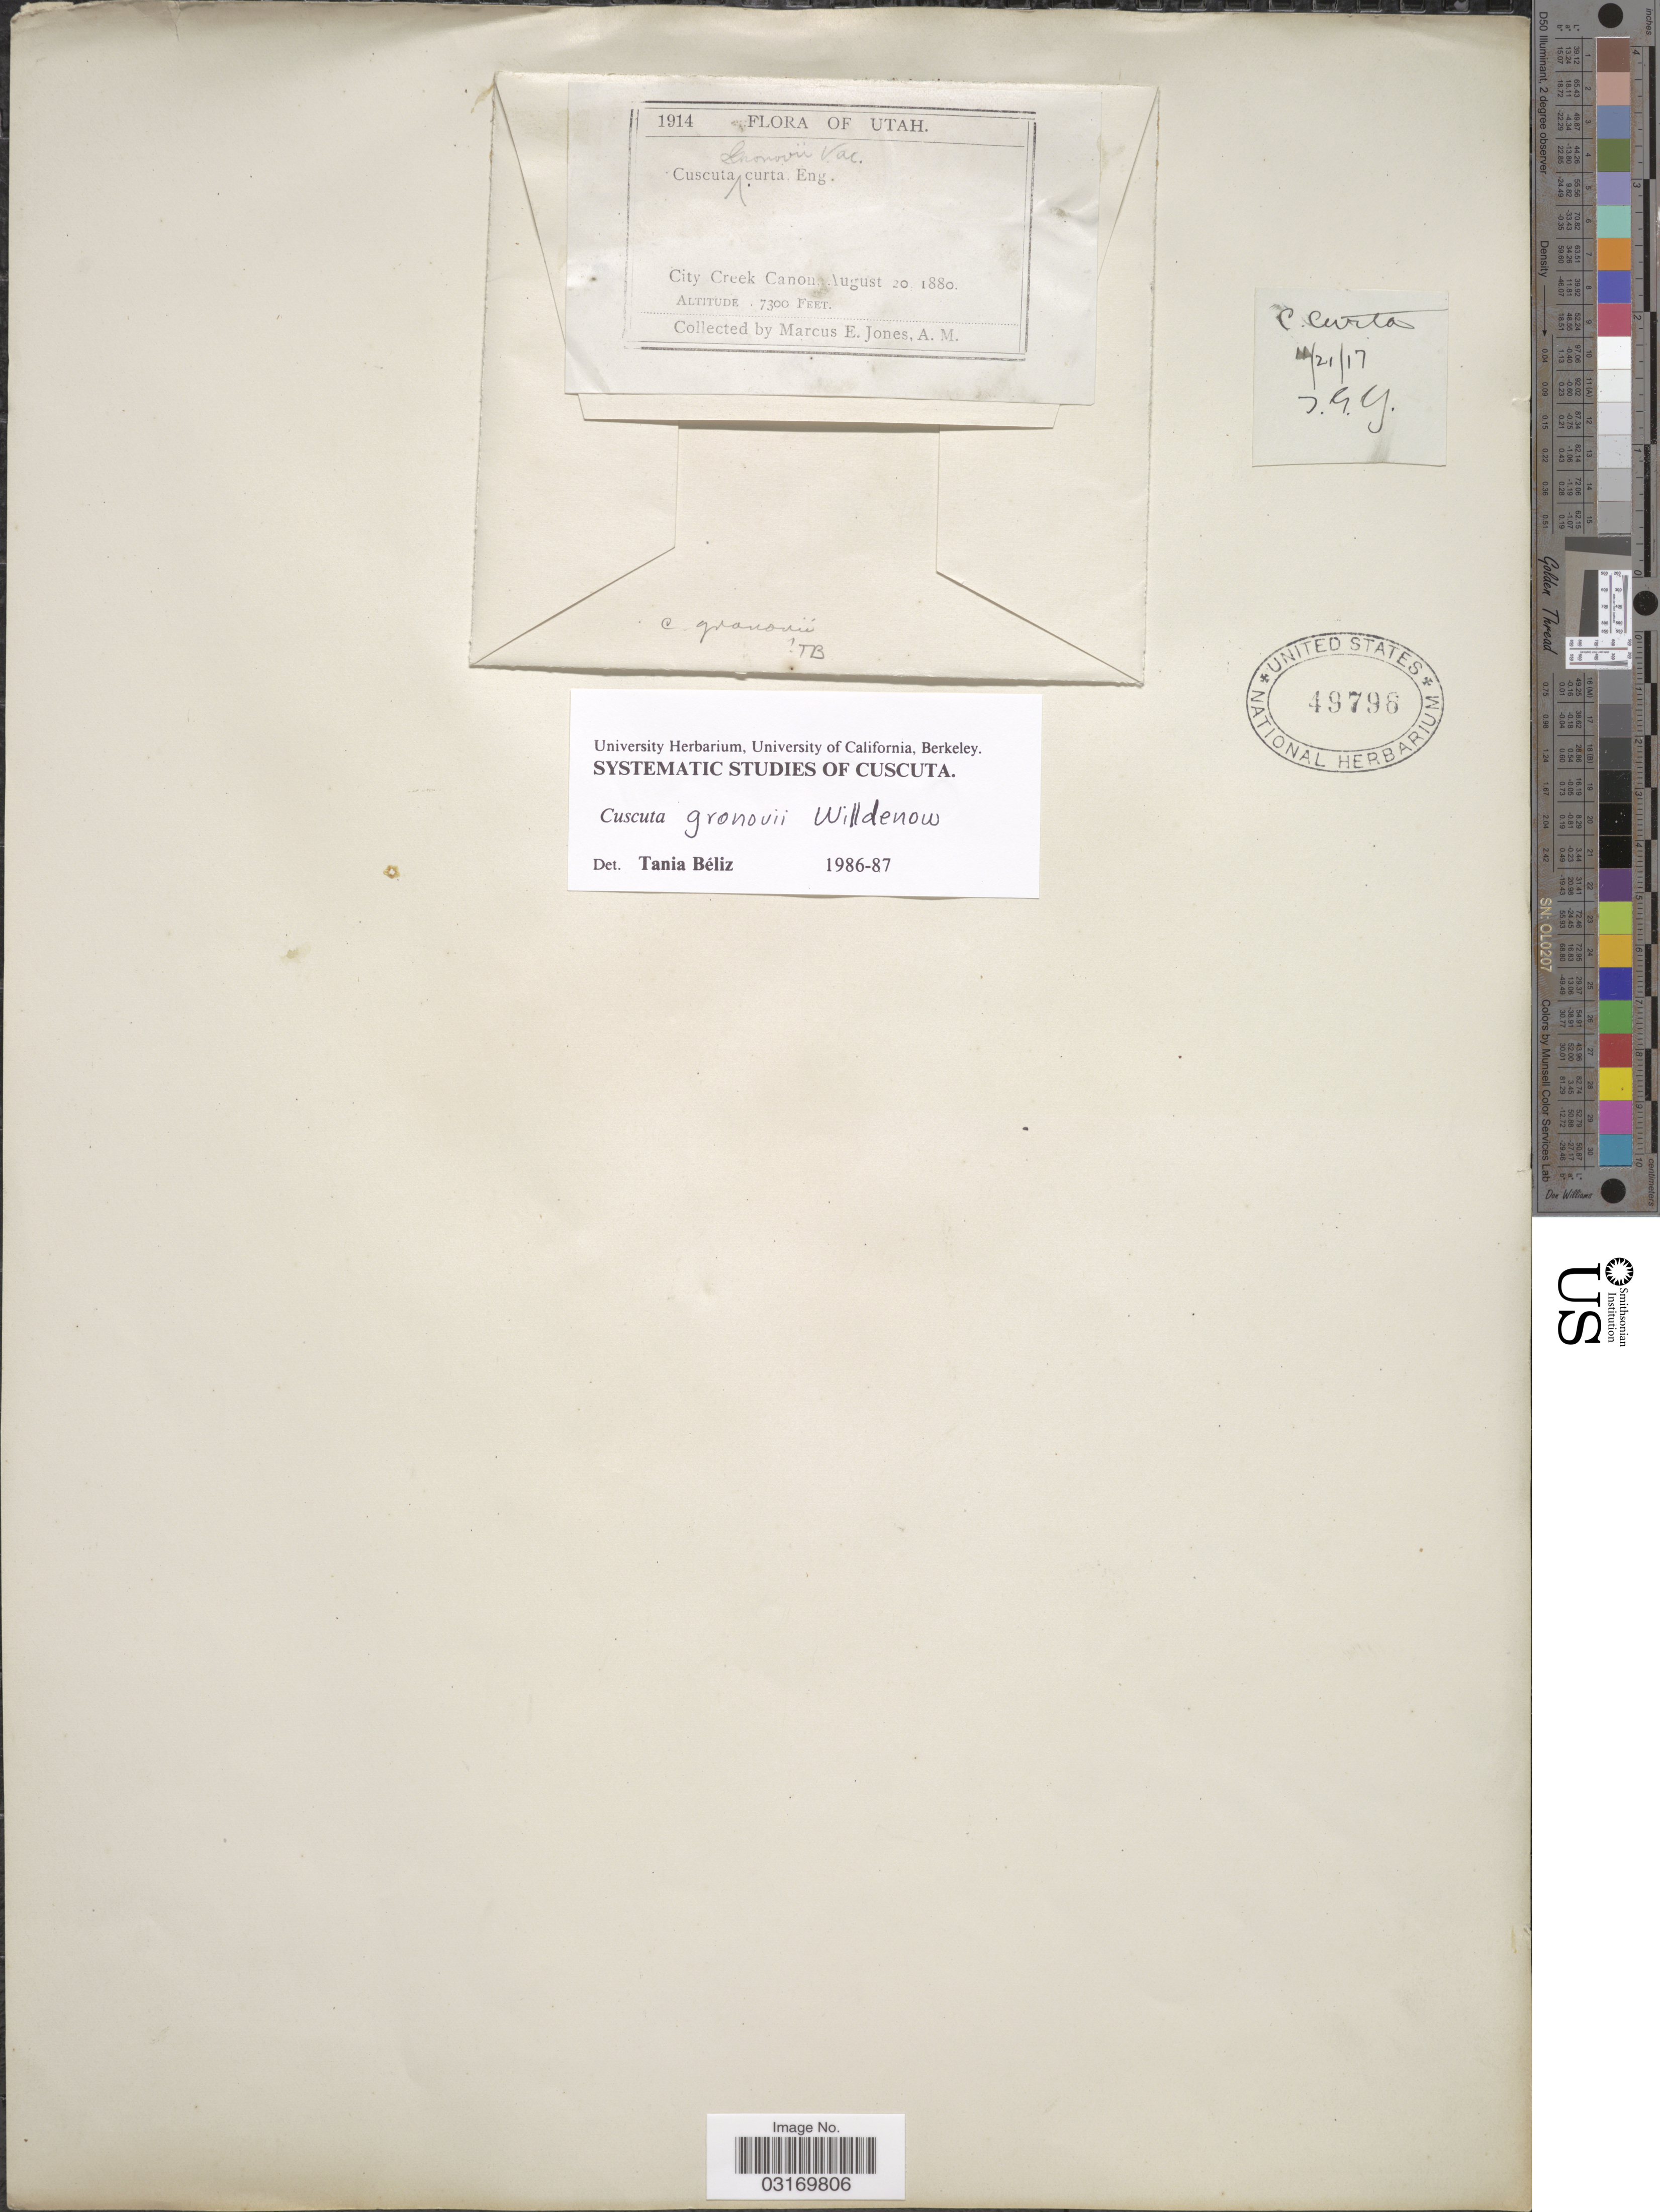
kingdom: Plantae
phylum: Tracheophyta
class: Magnoliopsida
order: Solanales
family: Convolvulaceae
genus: Cuscuta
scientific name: Cuscuta gronovii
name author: Willd. ex Schult.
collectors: M. E. Jones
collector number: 1914?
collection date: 1880-08-20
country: United States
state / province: Utah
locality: City Creek Canon.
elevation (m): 2225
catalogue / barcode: US 49796